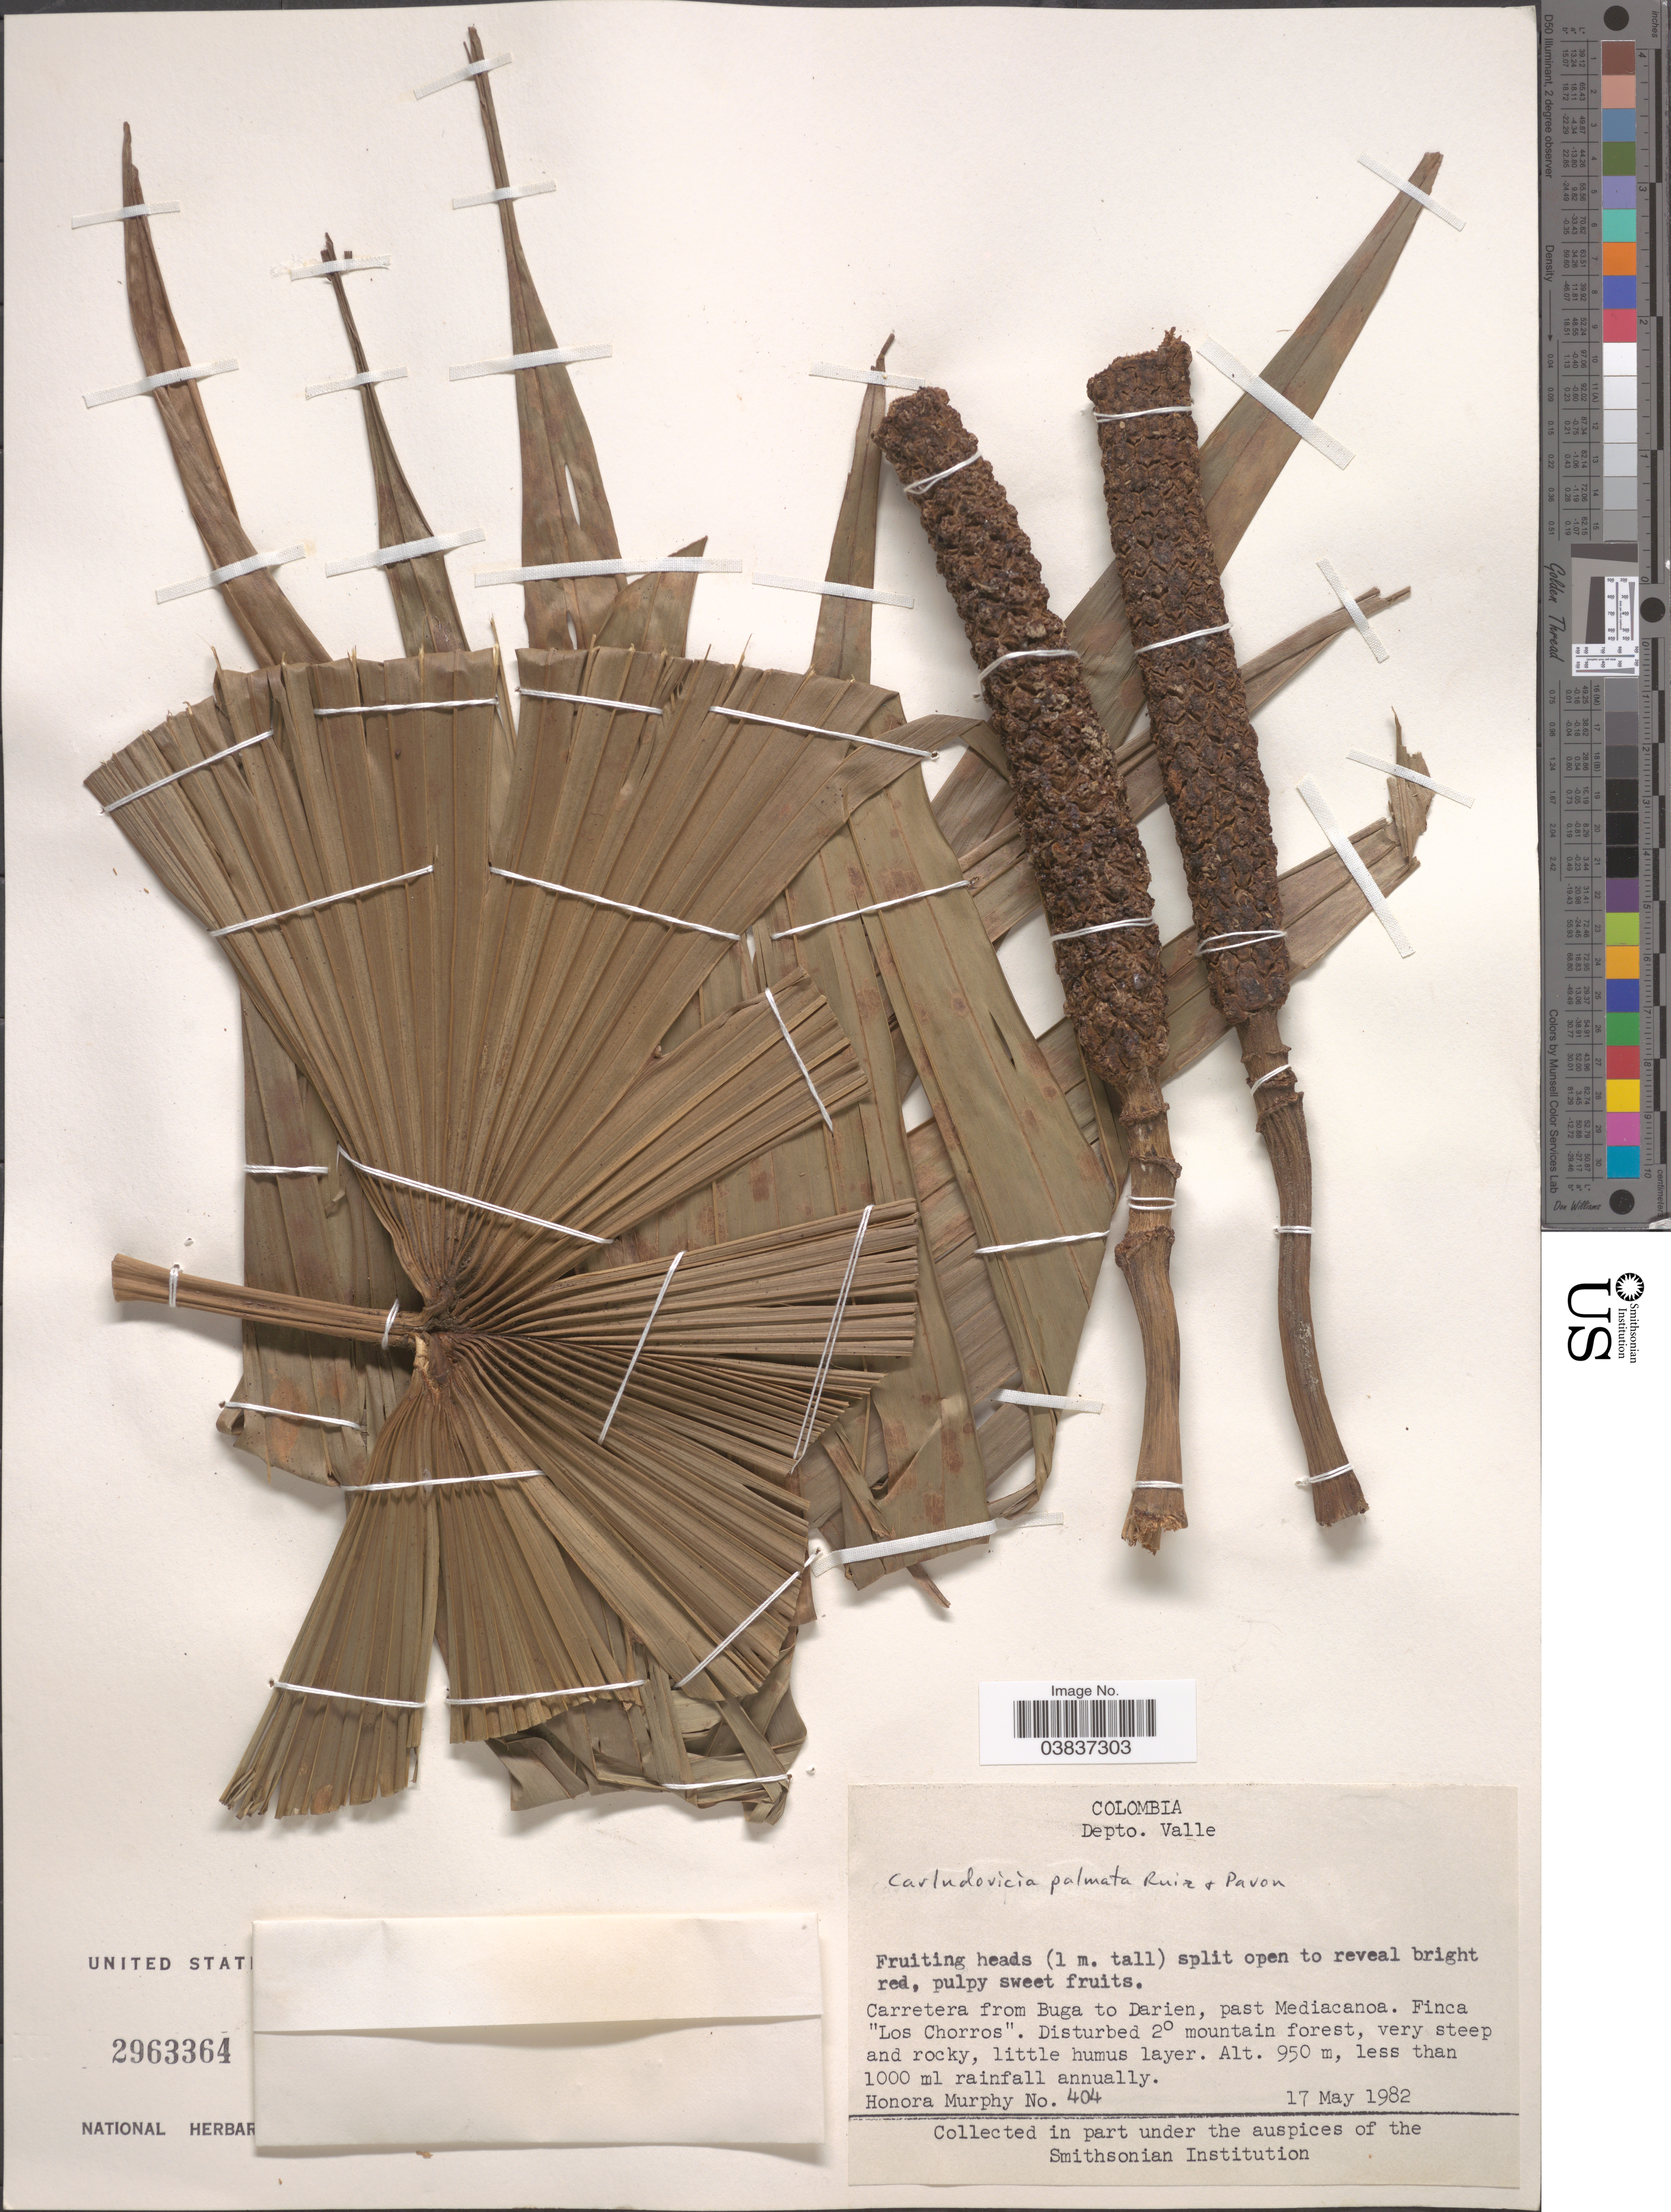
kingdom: Plantae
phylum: Tracheophyta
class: Liliopsida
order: Pandanales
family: Cyclanthaceae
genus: Carludovica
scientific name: Carludovica palmata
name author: Ruiz & Pav.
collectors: H. Murphy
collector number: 404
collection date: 1982-05-17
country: Colombia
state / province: Valle del Cauca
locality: Depto. Valle. Carretera from Buga to Darien, past Mediacanoa. Finca "Los Chorros".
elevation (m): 950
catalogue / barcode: US 2963364